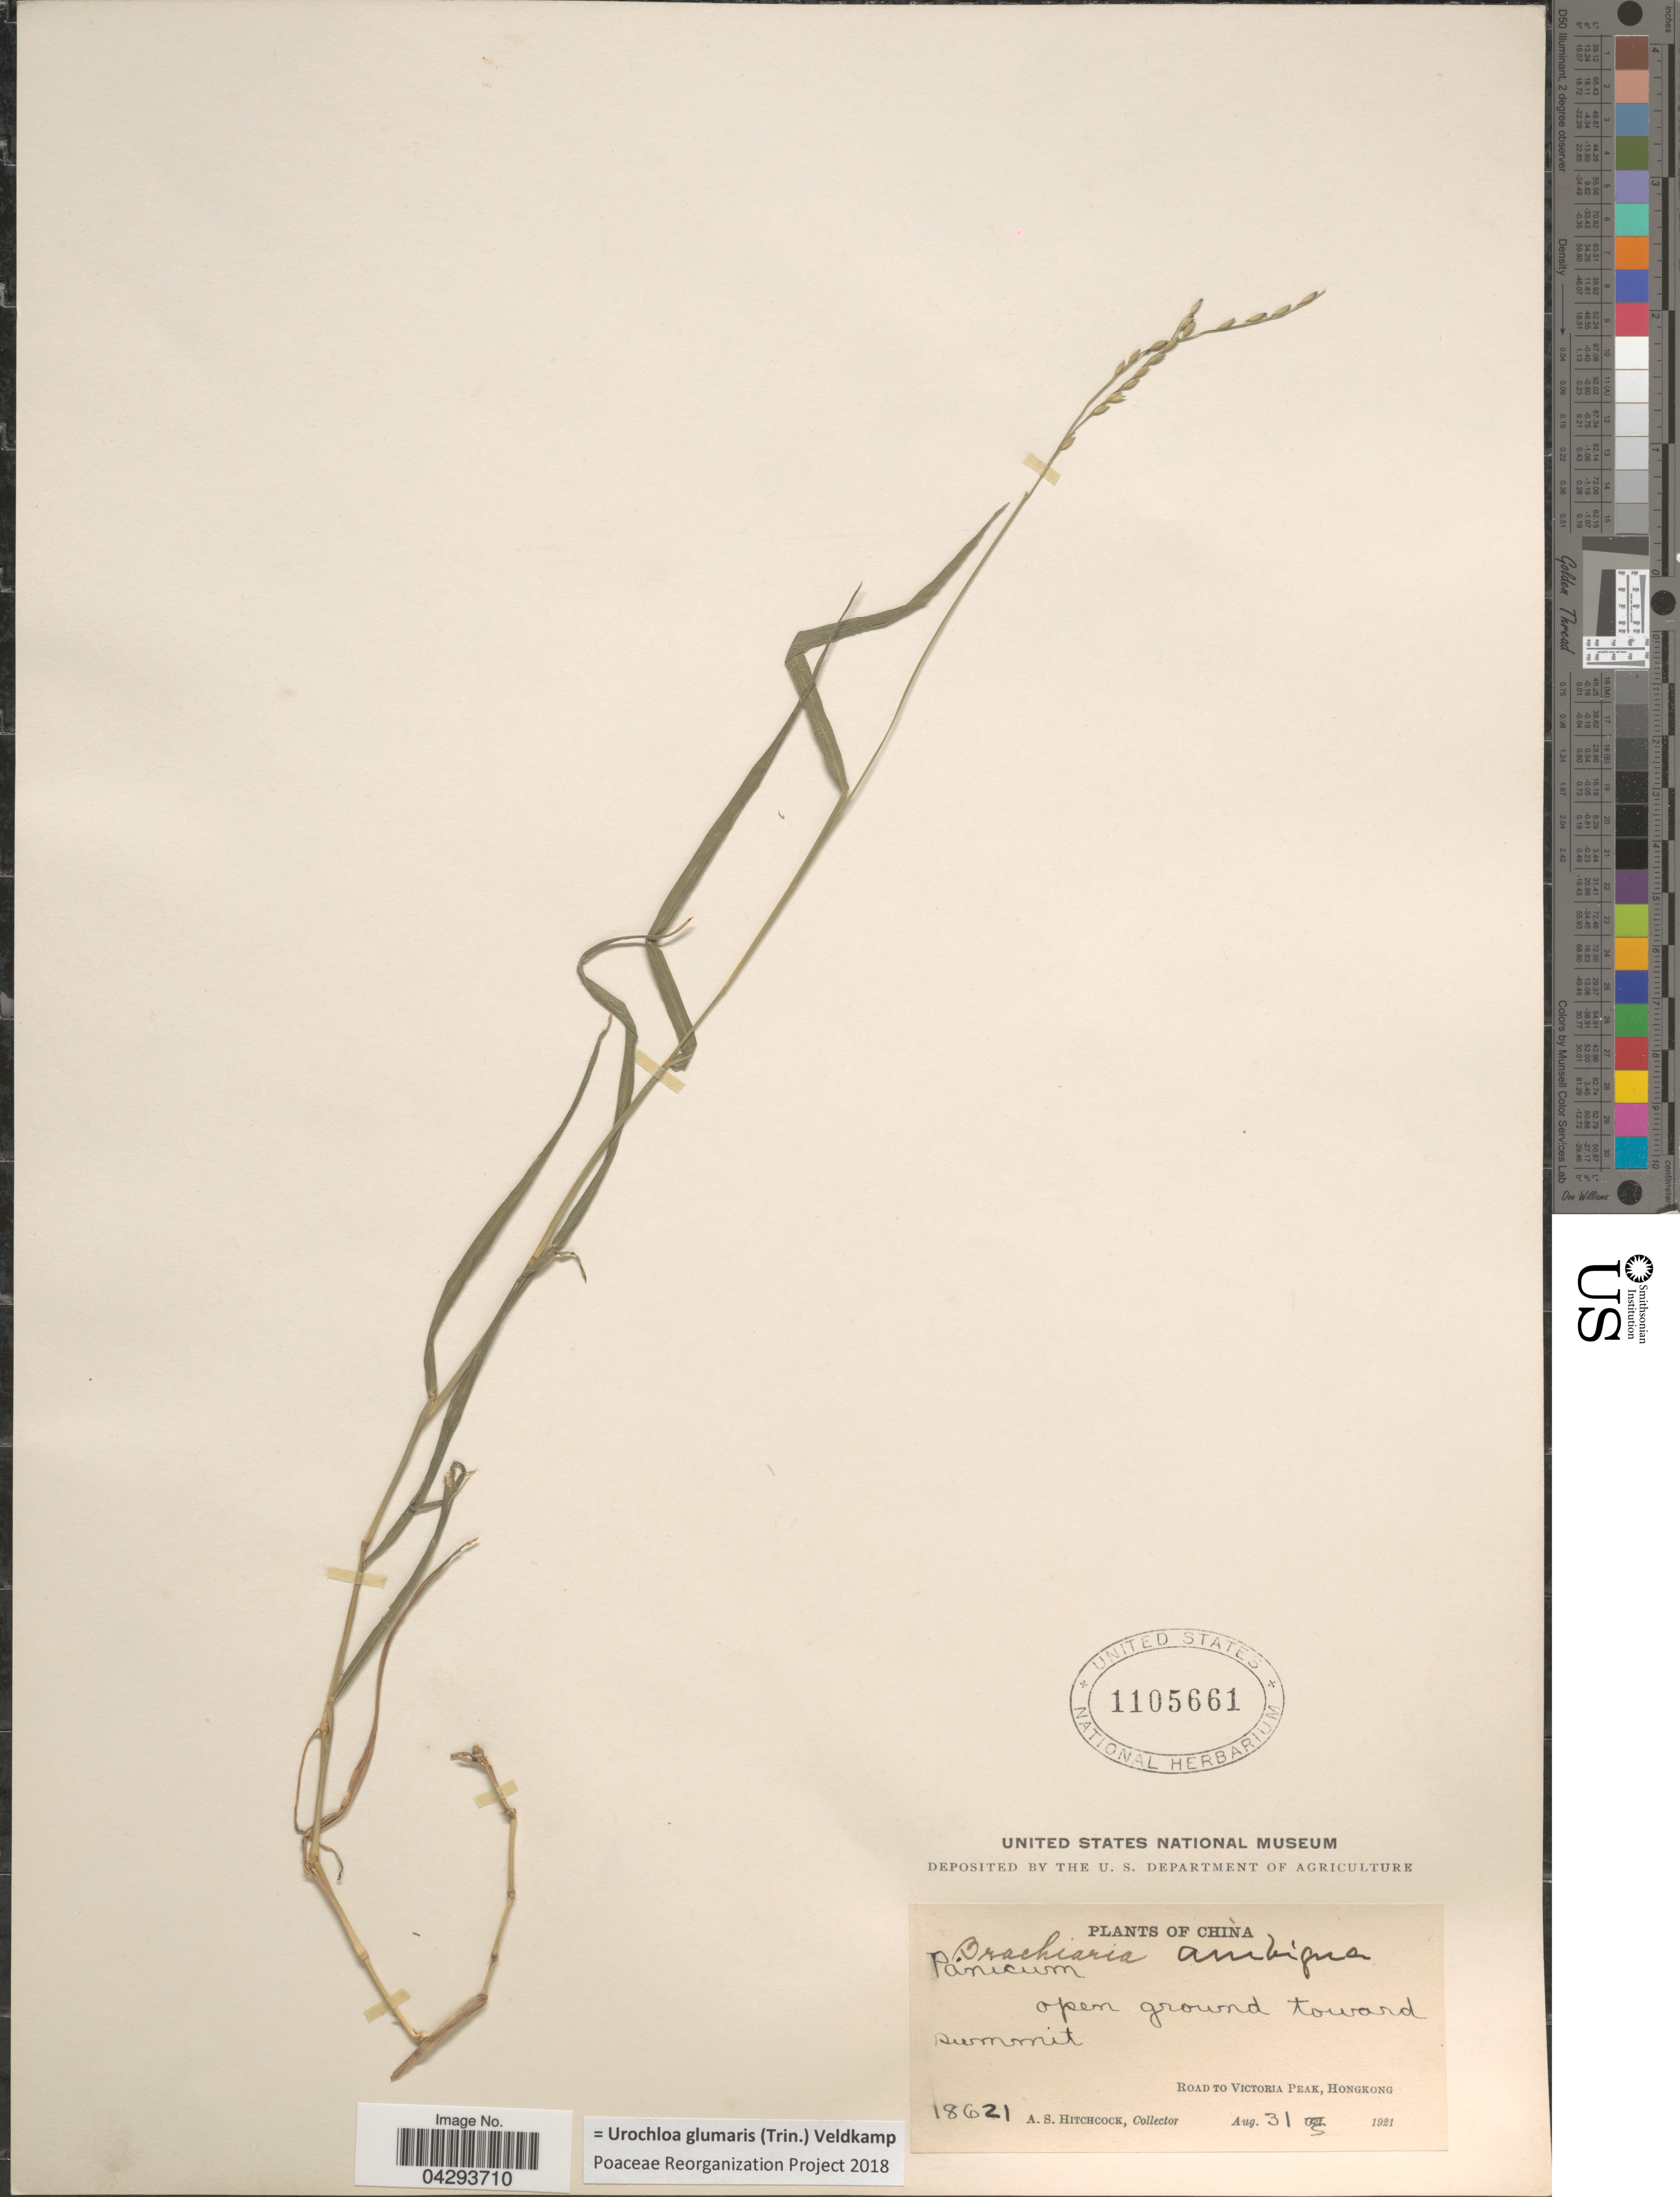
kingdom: Plantae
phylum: Tracheophyta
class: Liliopsida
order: Poales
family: Poaceae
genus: Urochloa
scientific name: Urochloa glumaris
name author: (Trin.) Veldkamp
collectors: A. S. Hitchcock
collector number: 18621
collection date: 1921-08-31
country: China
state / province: Hong Kong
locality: Open ground toward summit. Road to Victoria Peak.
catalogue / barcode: US 1105661